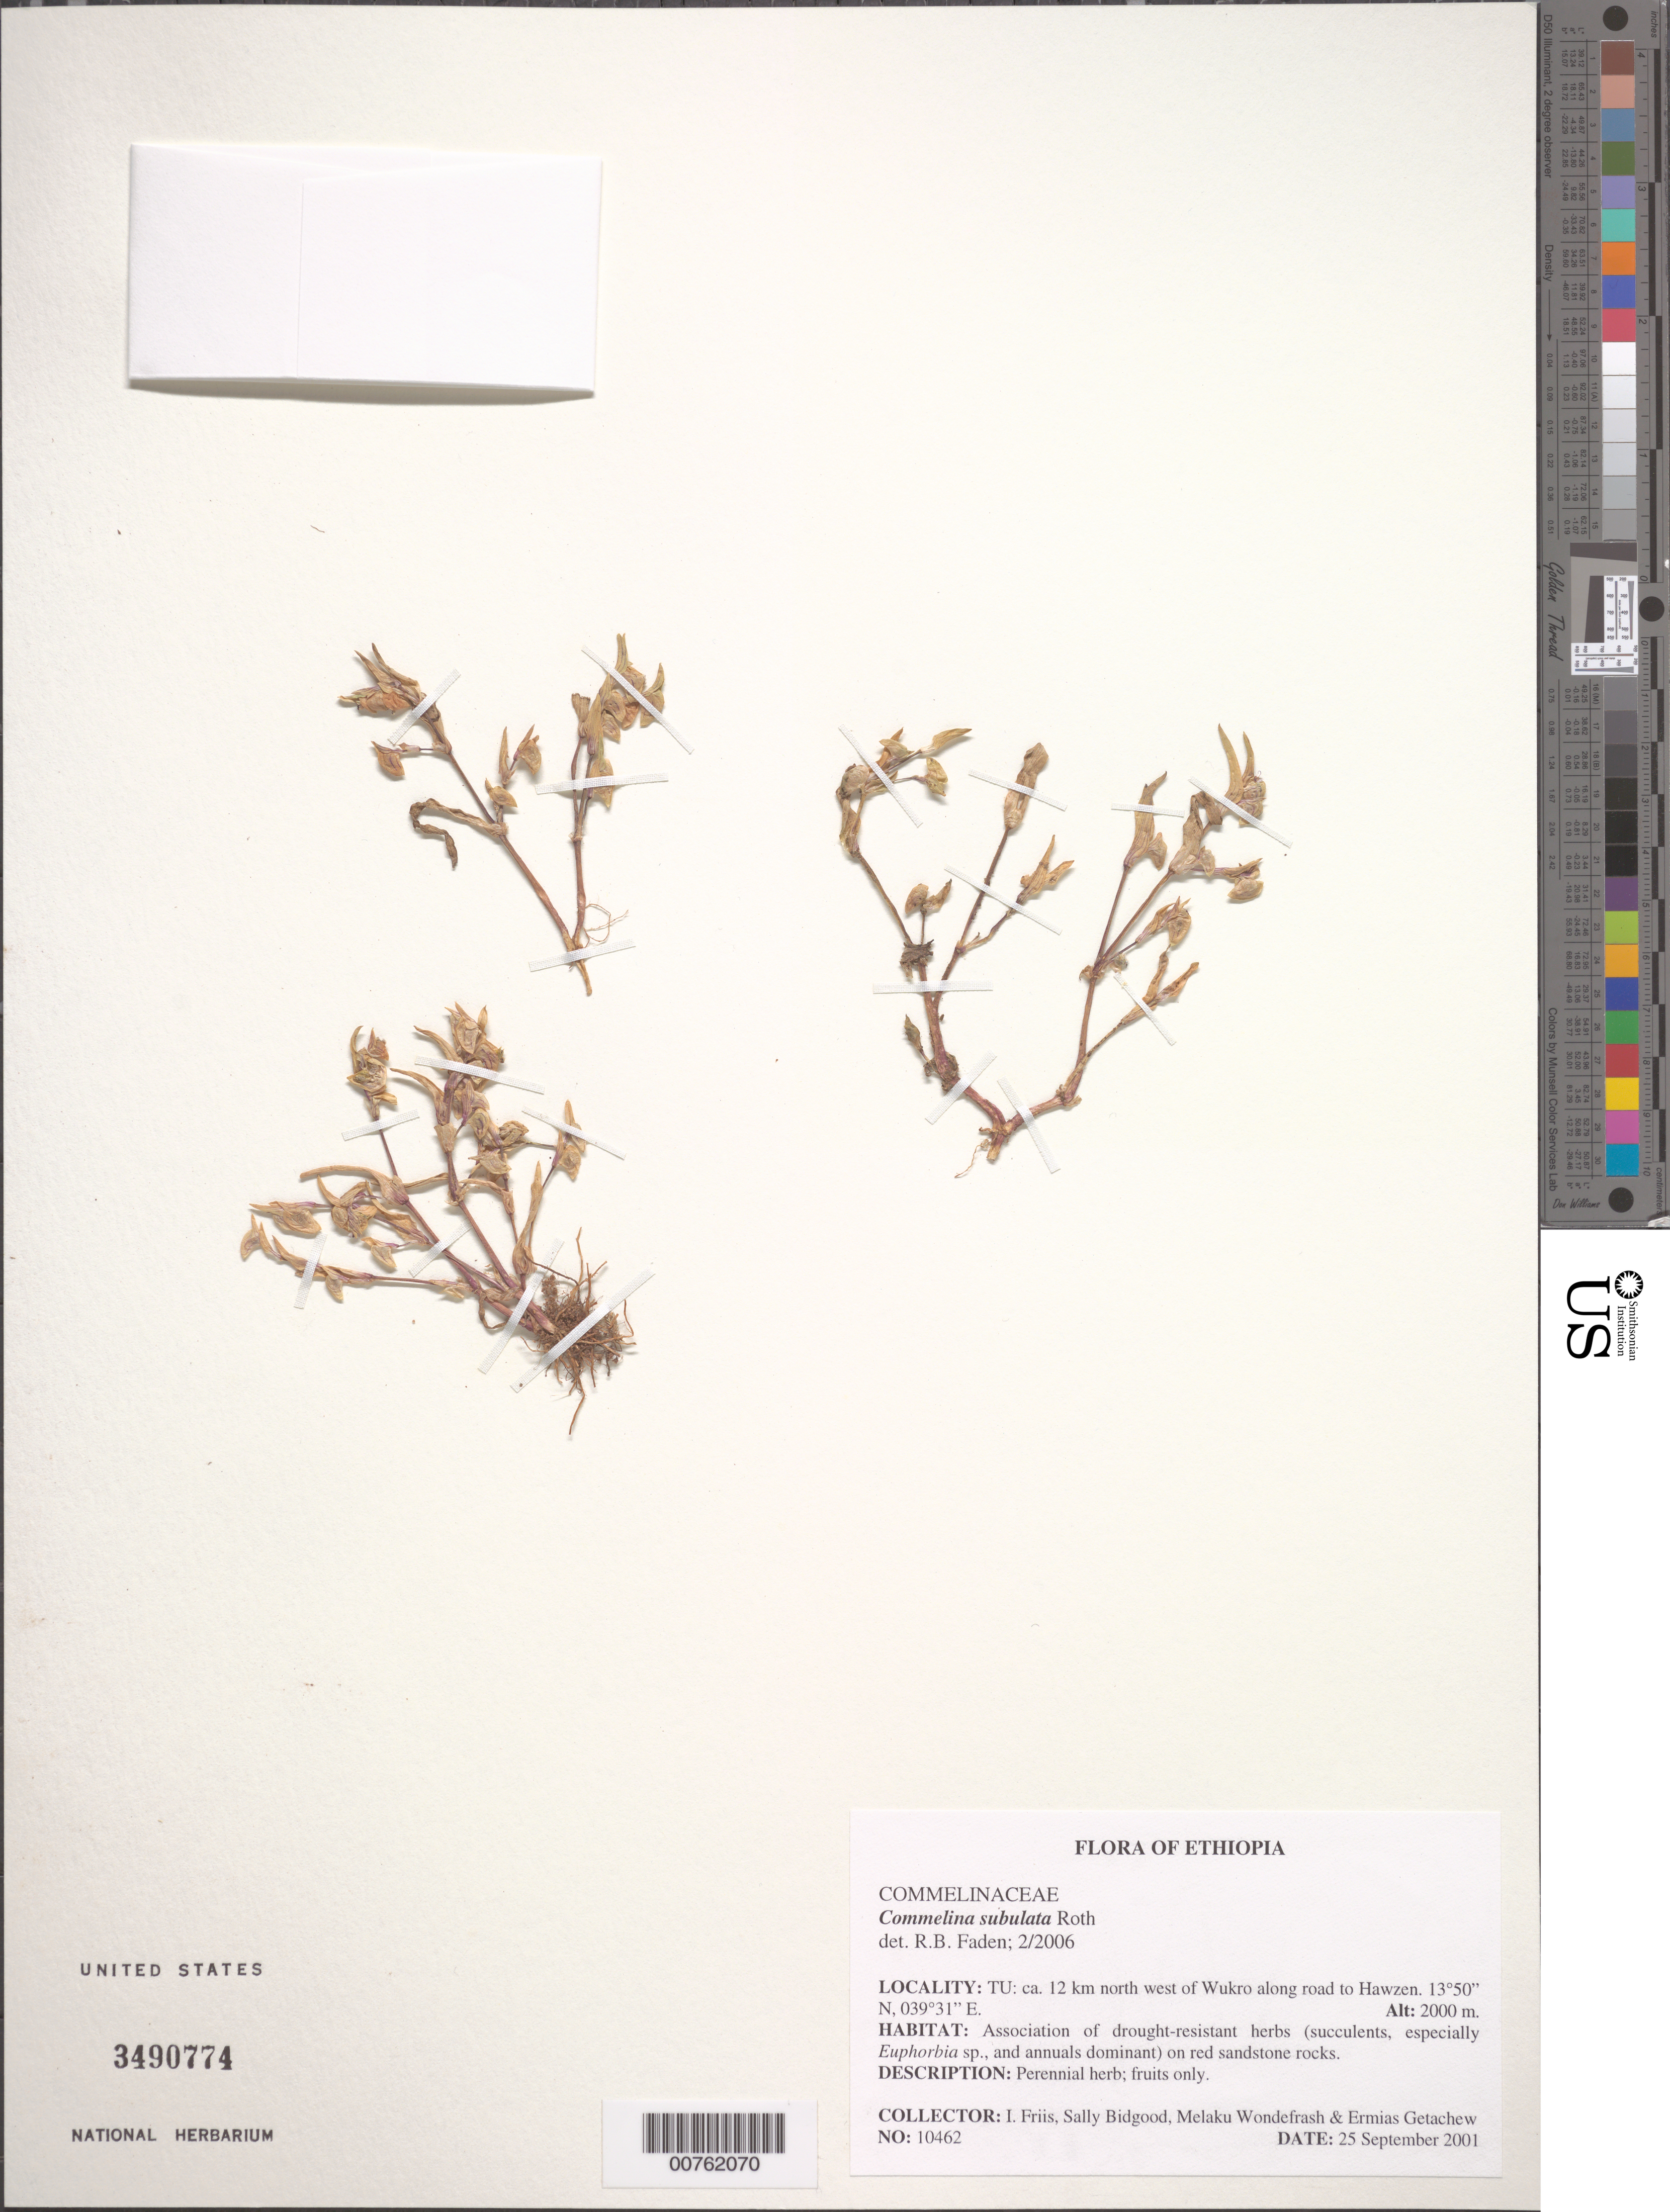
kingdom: Plantae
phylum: Tracheophyta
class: Liliopsida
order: Commelinales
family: Commelinaceae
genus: Commelina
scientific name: Commelina subulata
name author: Roth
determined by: Faden, Robert B., (US), Smithsonian Institution - National Museum of Natural History (UNITED STATES)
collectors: I. Friis, S. Bidgood, M. Wondefrash & E. Getachew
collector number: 10462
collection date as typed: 25 Sep 2001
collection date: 2001-09-25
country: Ethiopia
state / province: Tigray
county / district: East Tigray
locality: ca. 12 km north west of Wukro along road to Hawzen. Tu.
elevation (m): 2000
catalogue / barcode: US 3490774